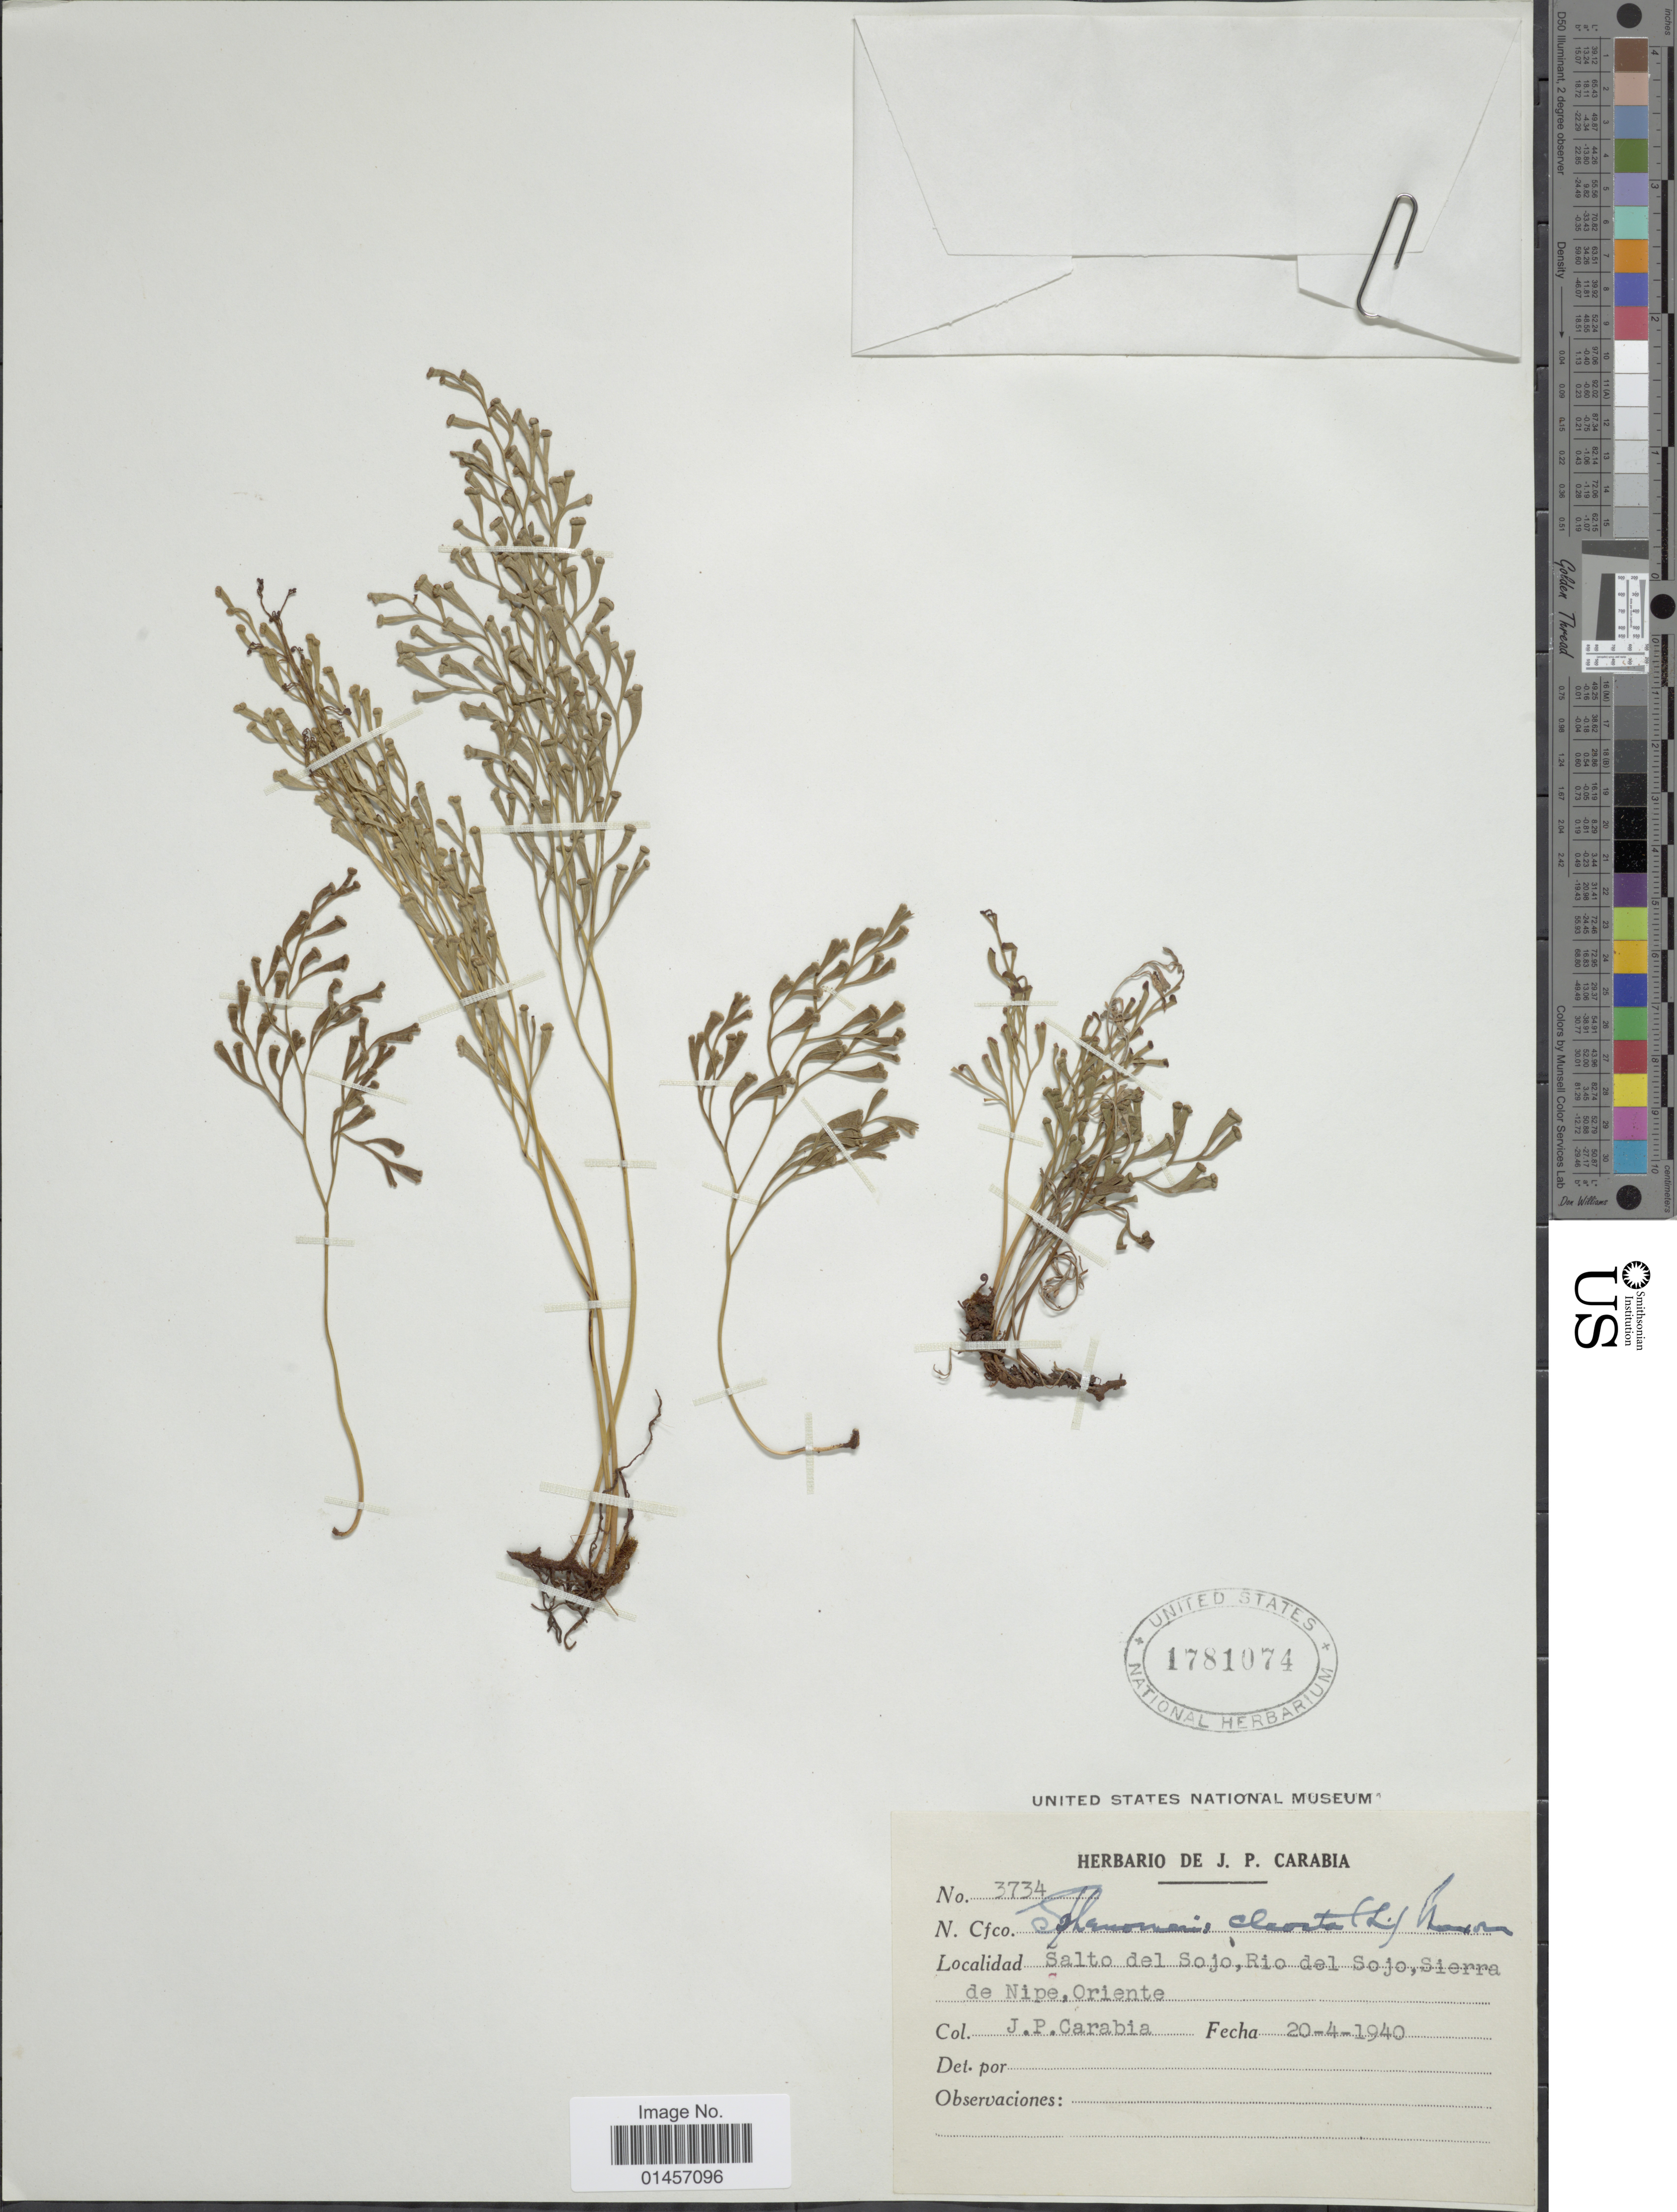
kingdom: Plantae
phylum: Tracheophyta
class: Polypodiopsida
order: Polypodiales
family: Lindsaeaceae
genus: Sphenomeris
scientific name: Sphenomeris clavata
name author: (L.) Maxon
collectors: J. Carabia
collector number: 3734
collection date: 1940-04-20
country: Cuba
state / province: Oriente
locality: Cuba, Salto del Sojo, Rio del Sojo, Sierra de Nipe.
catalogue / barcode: US 1781074